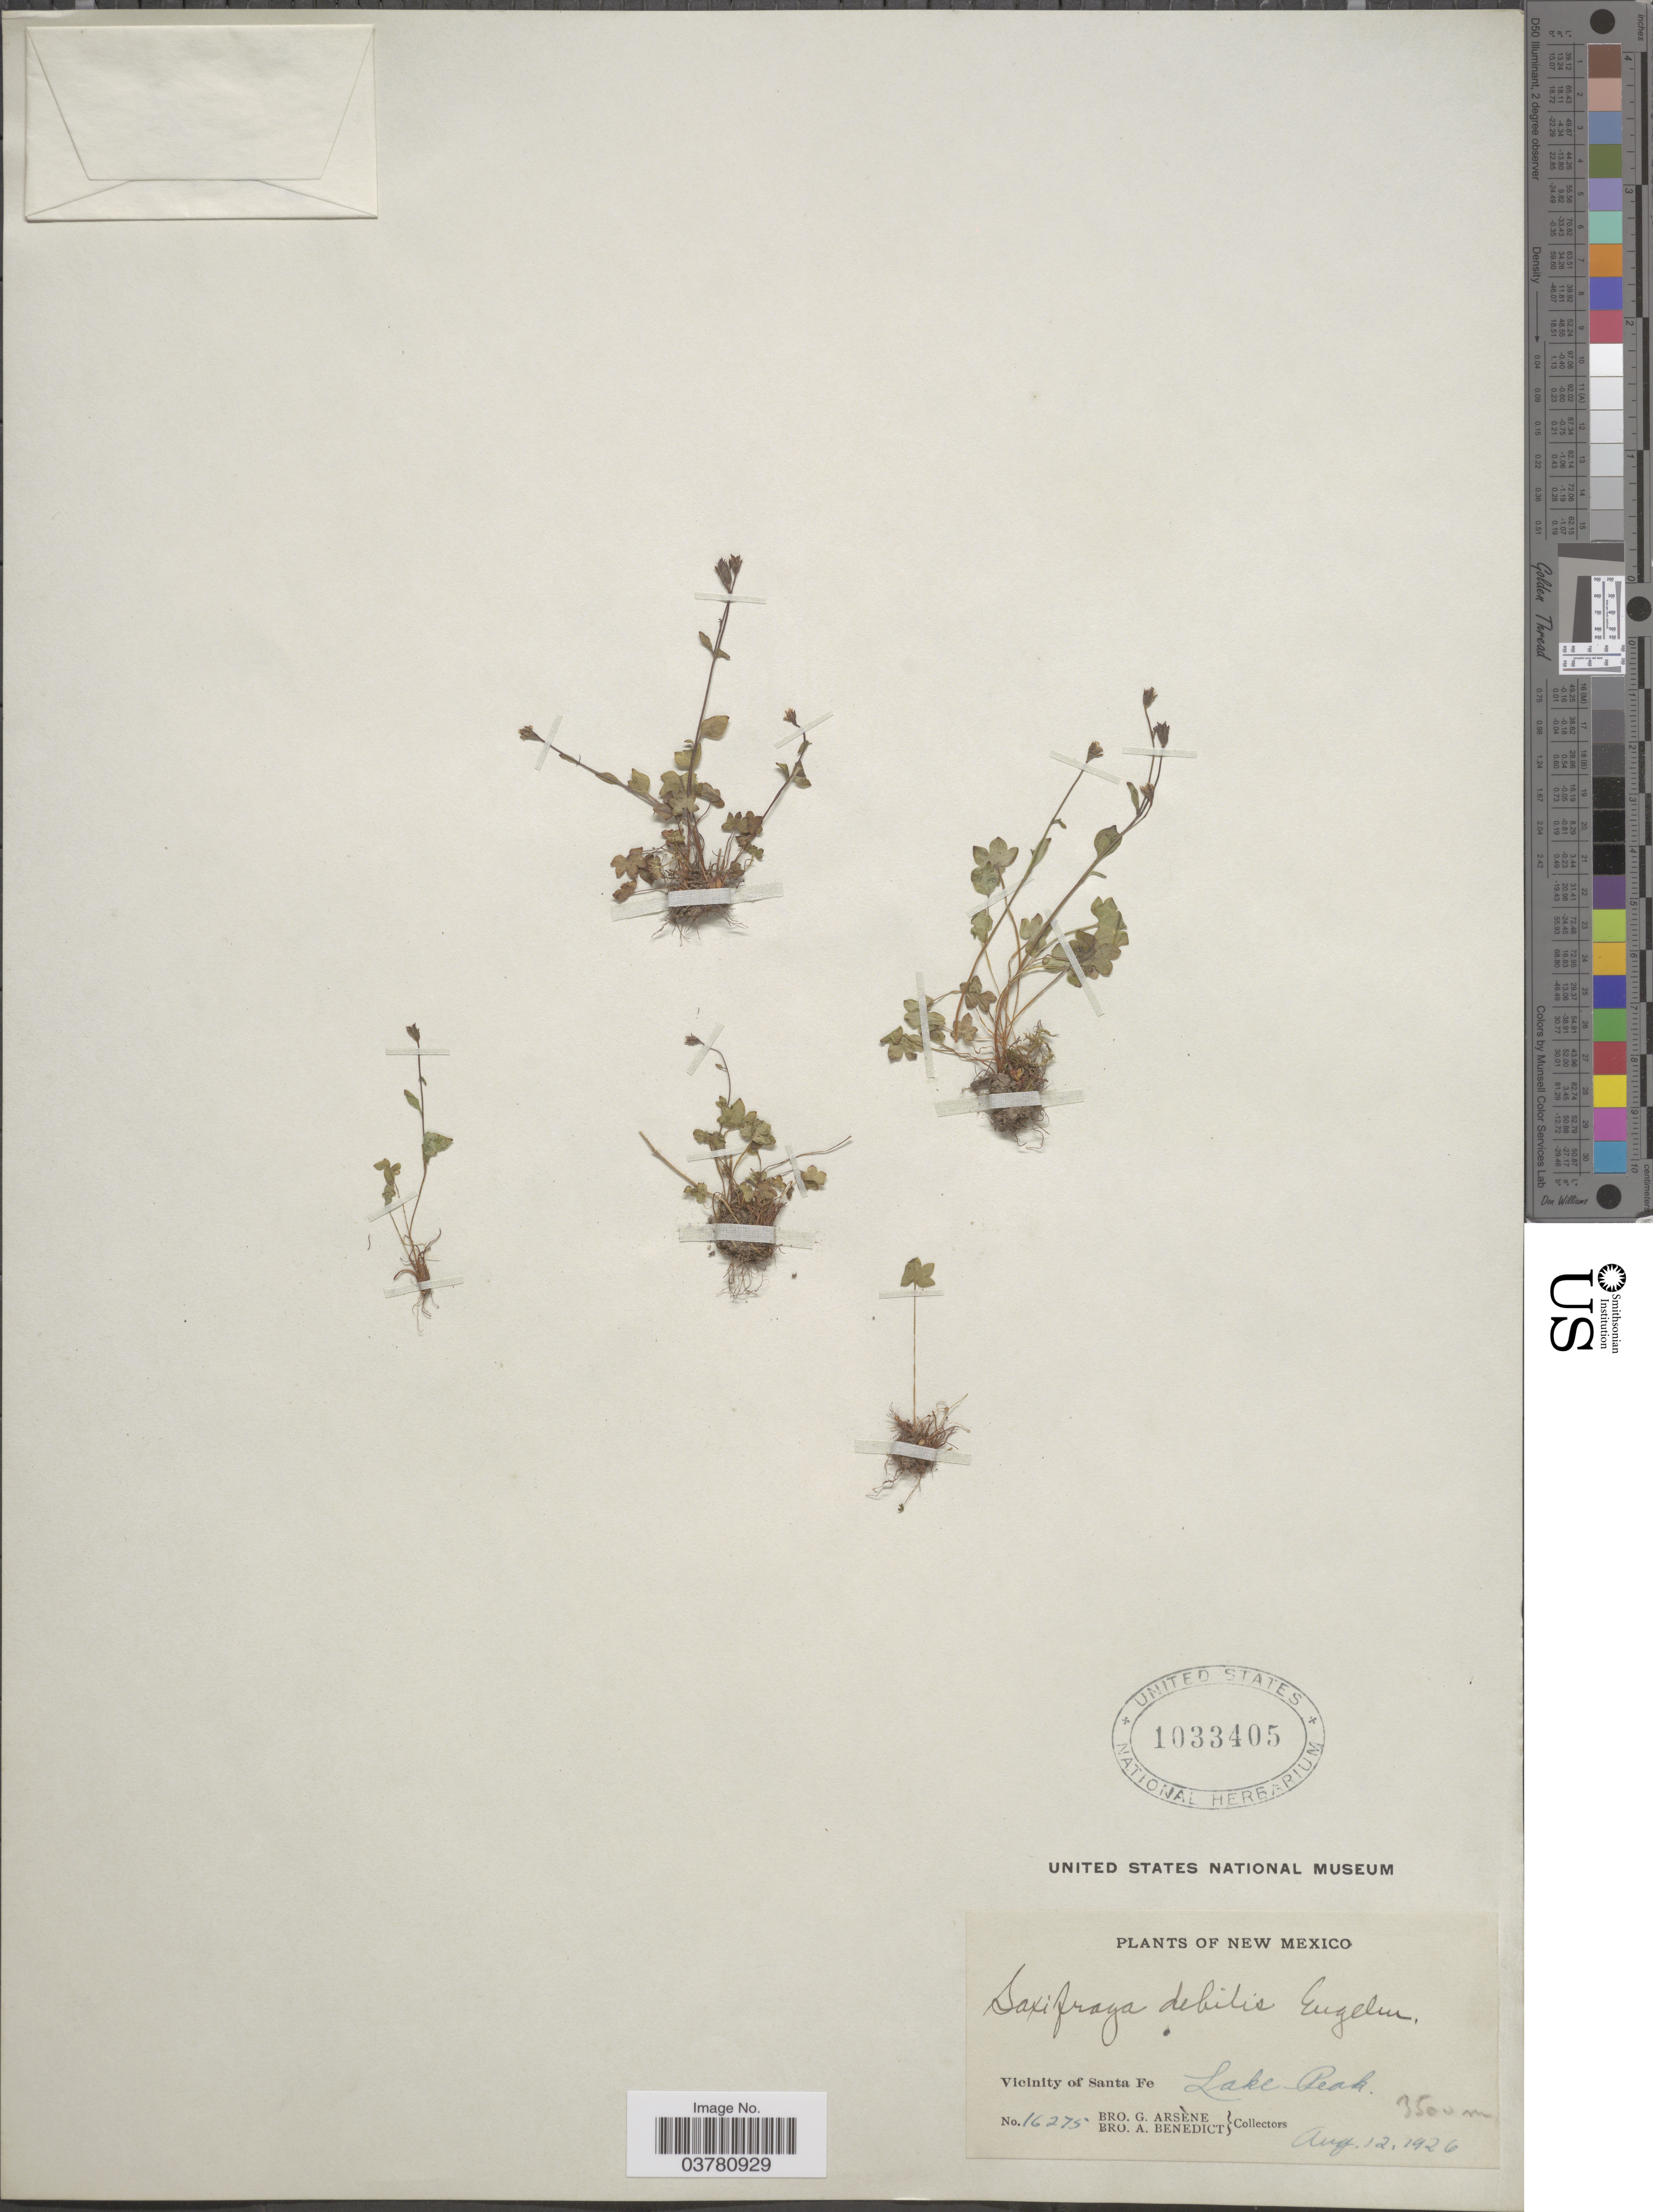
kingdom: Plantae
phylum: Tracheophyta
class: Magnoliopsida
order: Saxifragales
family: Saxifragaceae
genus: Saxifraga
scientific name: Saxifraga rivularis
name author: L.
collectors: Bro. G. Arsène & Bro. A. Benedict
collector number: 16275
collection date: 1926-08-12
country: United States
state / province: New Mexico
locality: Vicinity of Santa Fe Lake Peak.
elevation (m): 3500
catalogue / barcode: US 1033405